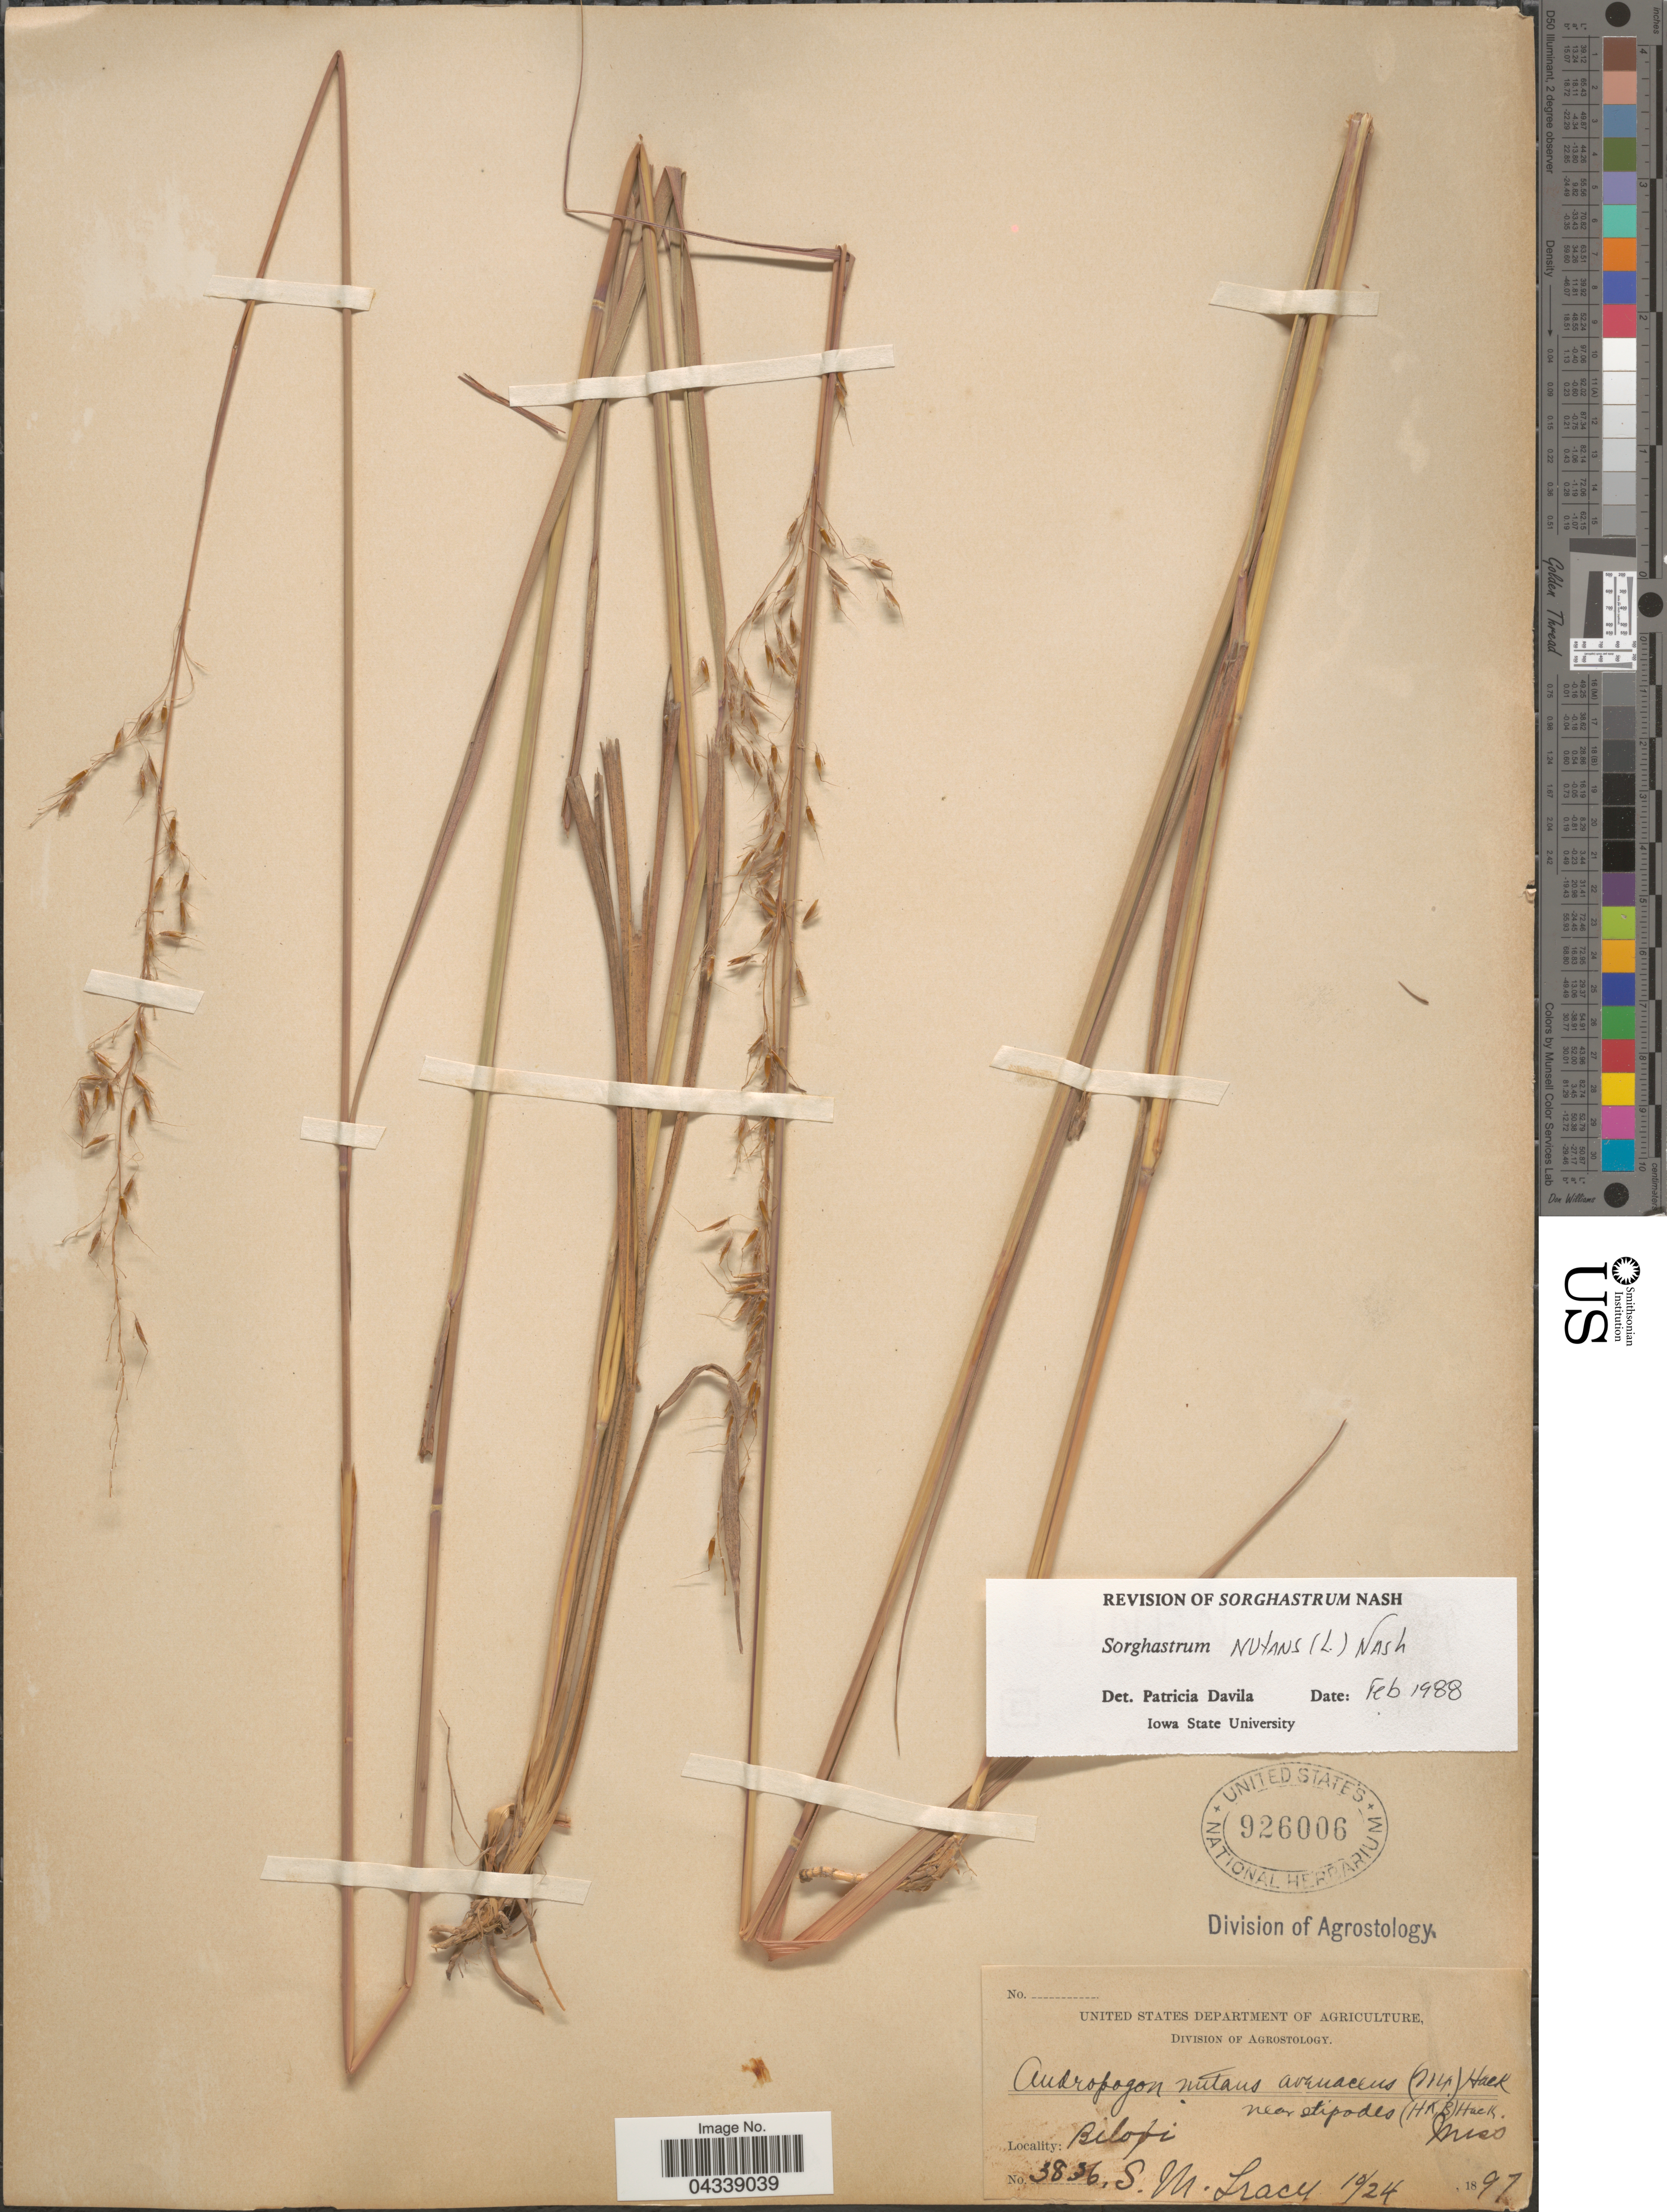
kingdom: Plantae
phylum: Tracheophyta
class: Liliopsida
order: Poales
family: Poaceae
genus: Sorghastrum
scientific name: Sorghastrum nutans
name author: (L.) Nash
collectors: S. M. Tracy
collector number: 3836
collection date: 1897-10-24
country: United States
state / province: Mississippi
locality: Biloxi.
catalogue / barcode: US 926006